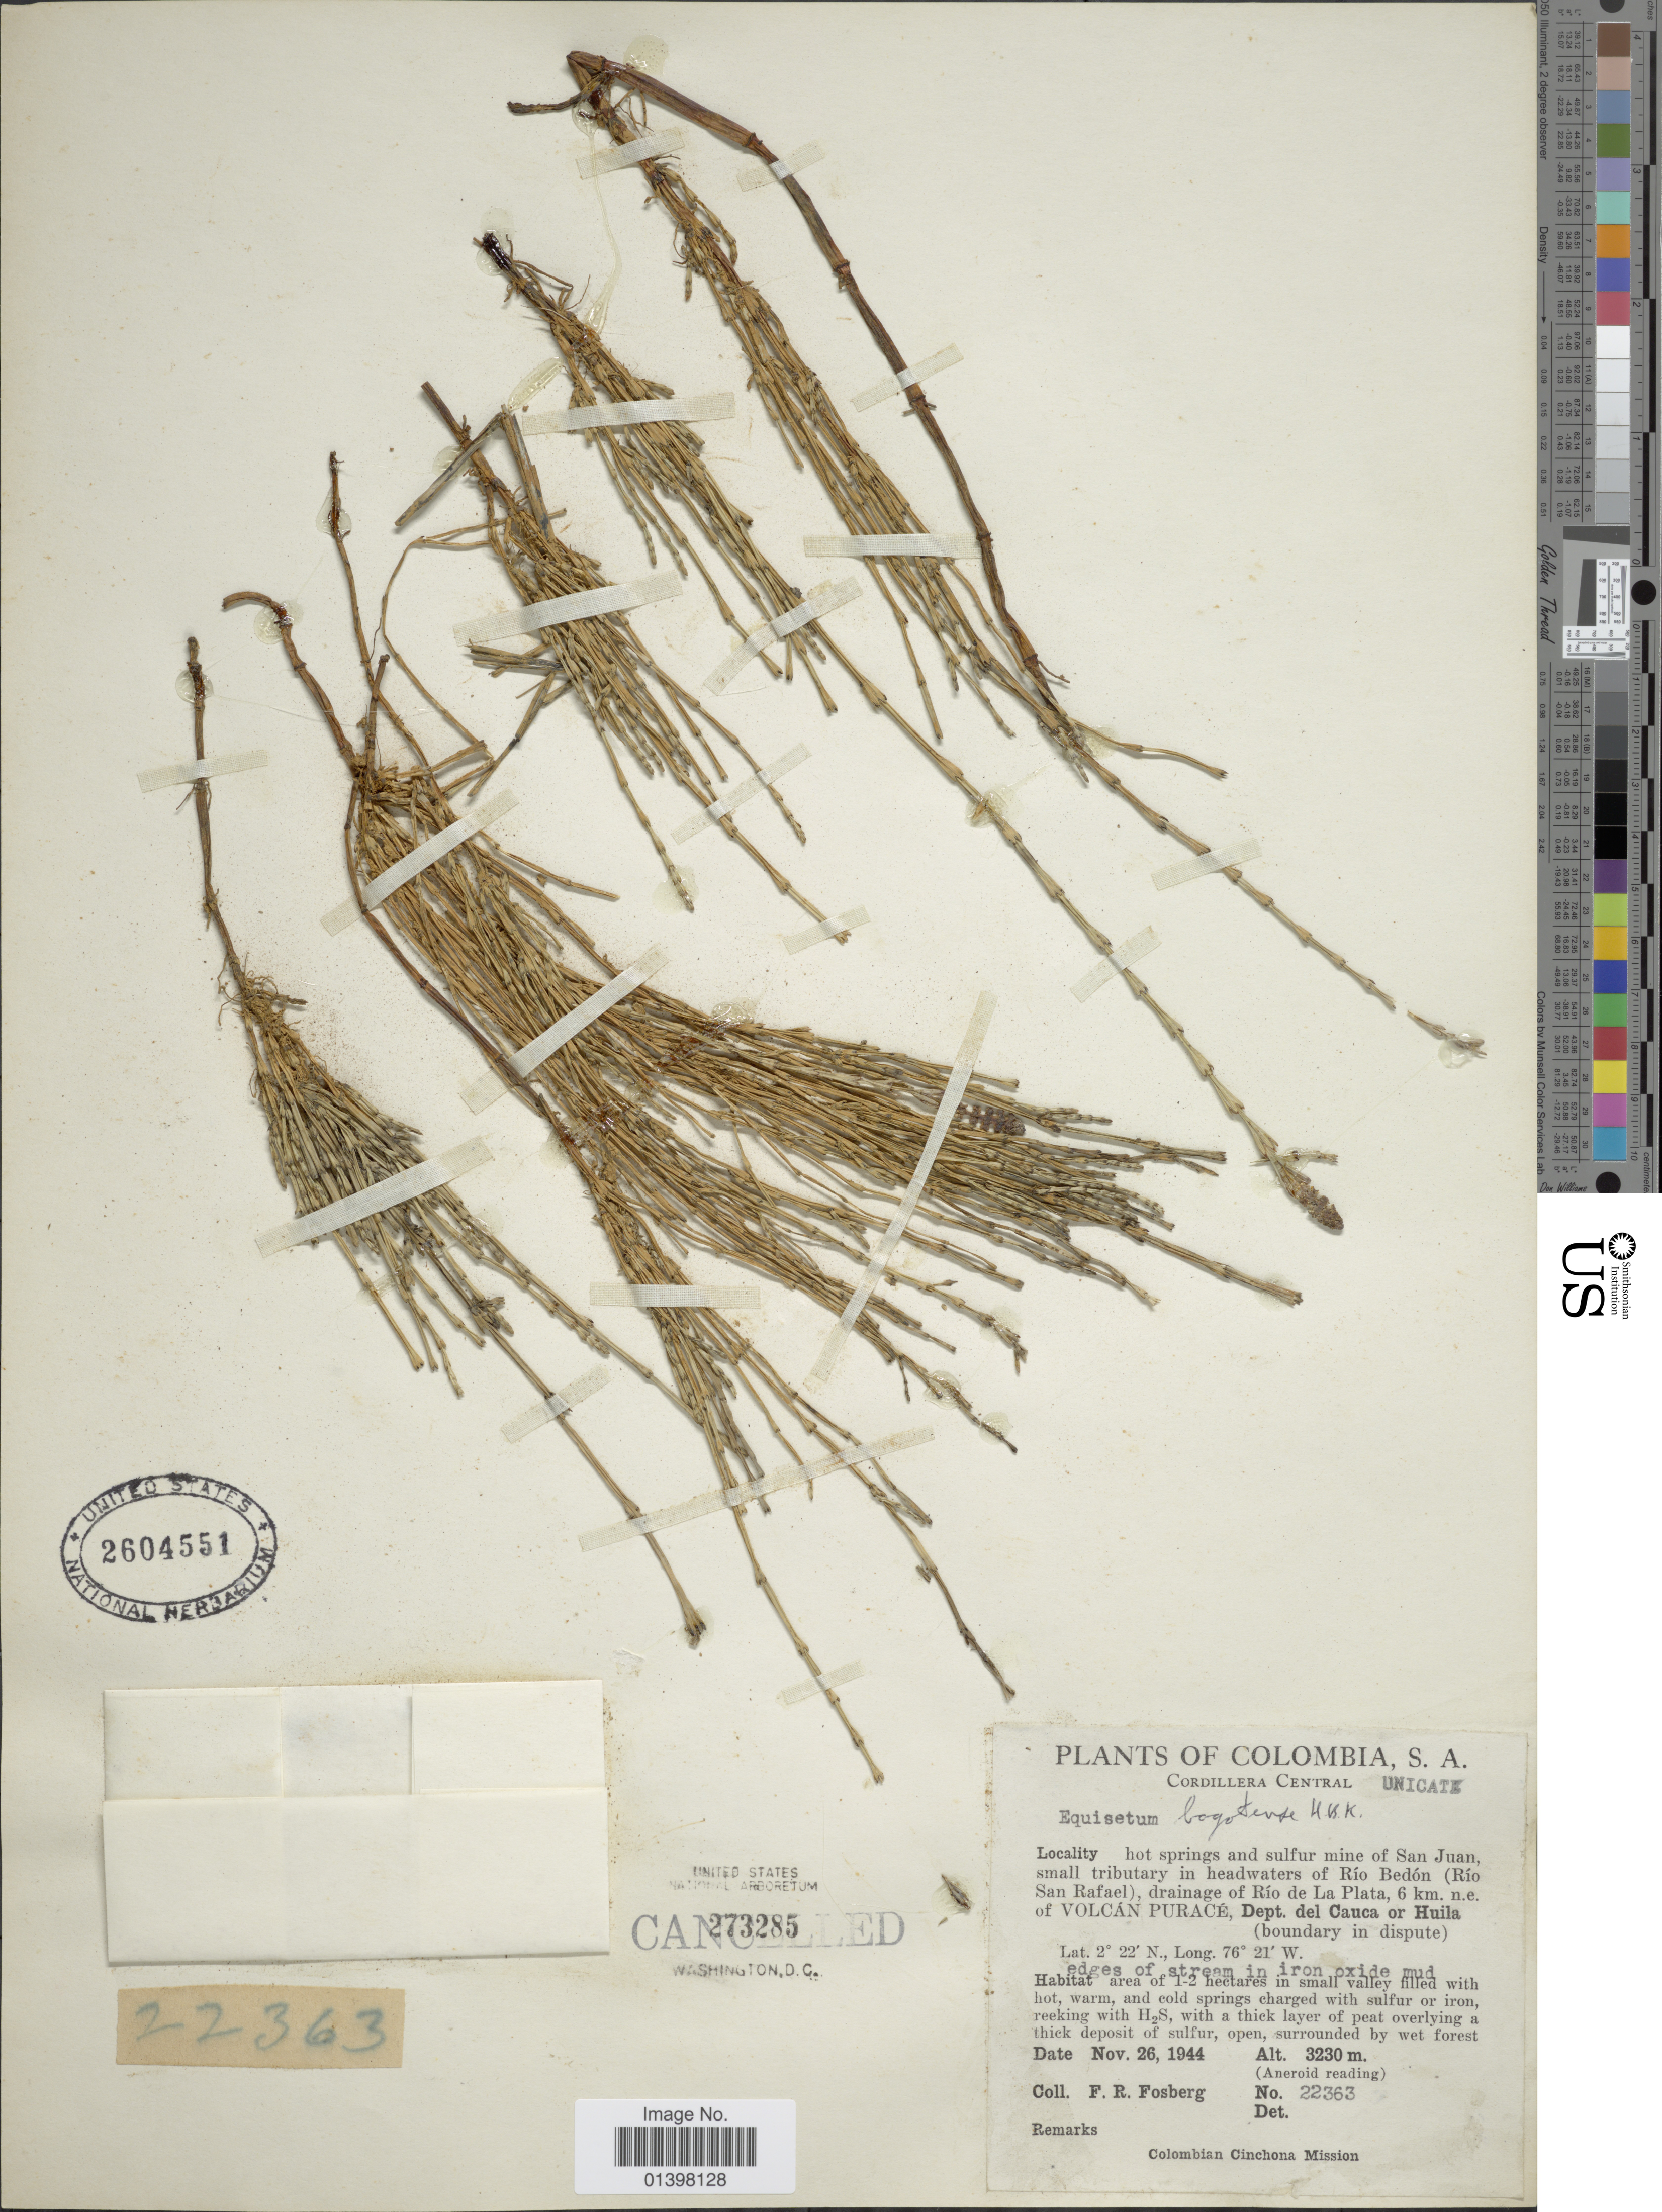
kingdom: Plantae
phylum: Tracheophyta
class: Polypodiopsida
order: Equisetales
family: Equisetaceae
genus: Equisetum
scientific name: Equisetum bogotense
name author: Kunth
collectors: F. R. Fosberg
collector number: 22363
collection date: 1944-11-26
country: Colombia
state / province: Cauca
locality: Hot springs and Sulfur mine of San Juan, small tributary in headwaters of Río Bedón (Río San rafael), drainage of Río de La Plata, 6 km n.e. of Volcan Puracé (dept del Cauca or Huila)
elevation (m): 3230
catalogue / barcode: US 2604551